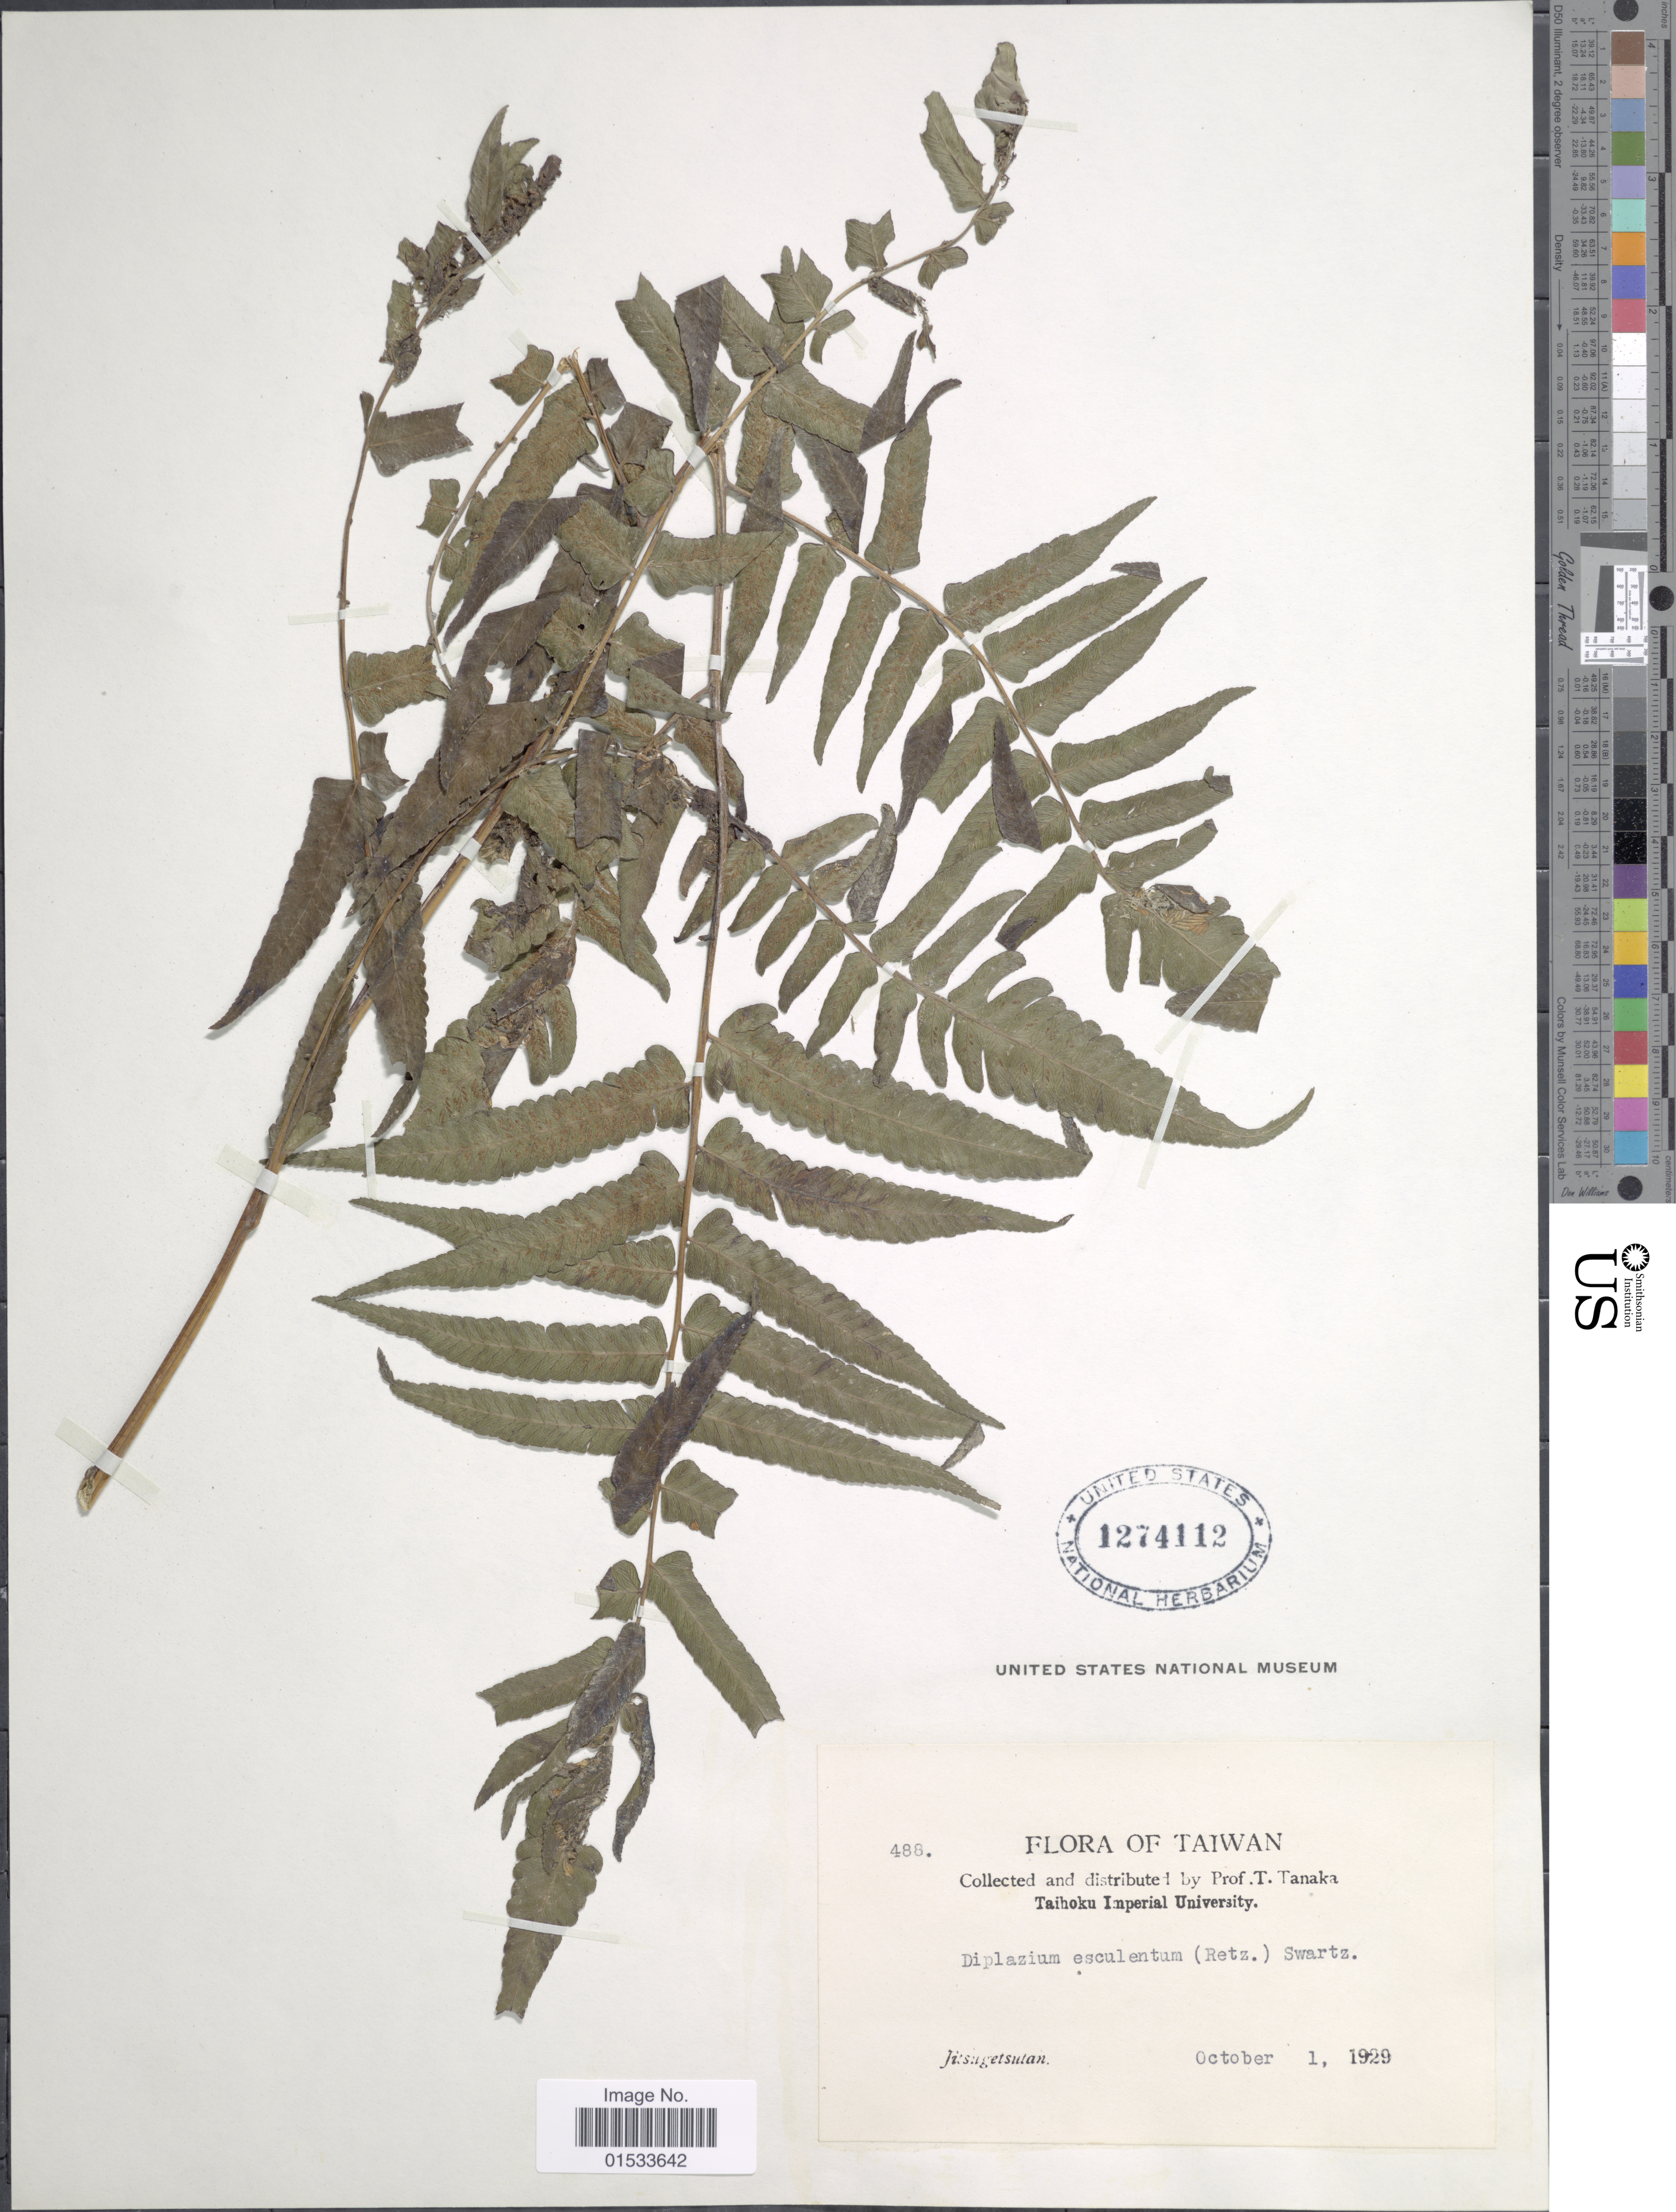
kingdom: Plantae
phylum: Tracheophyta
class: Polypodiopsida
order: Polypodiales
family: Athyriaceae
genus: Diplazium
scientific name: Diplazium esculentum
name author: (Retz.) Sw.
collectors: T. Tanaka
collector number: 786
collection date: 1929-10-01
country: Taiwan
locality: Jusugetsutan [interpreted]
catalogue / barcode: US 1274112